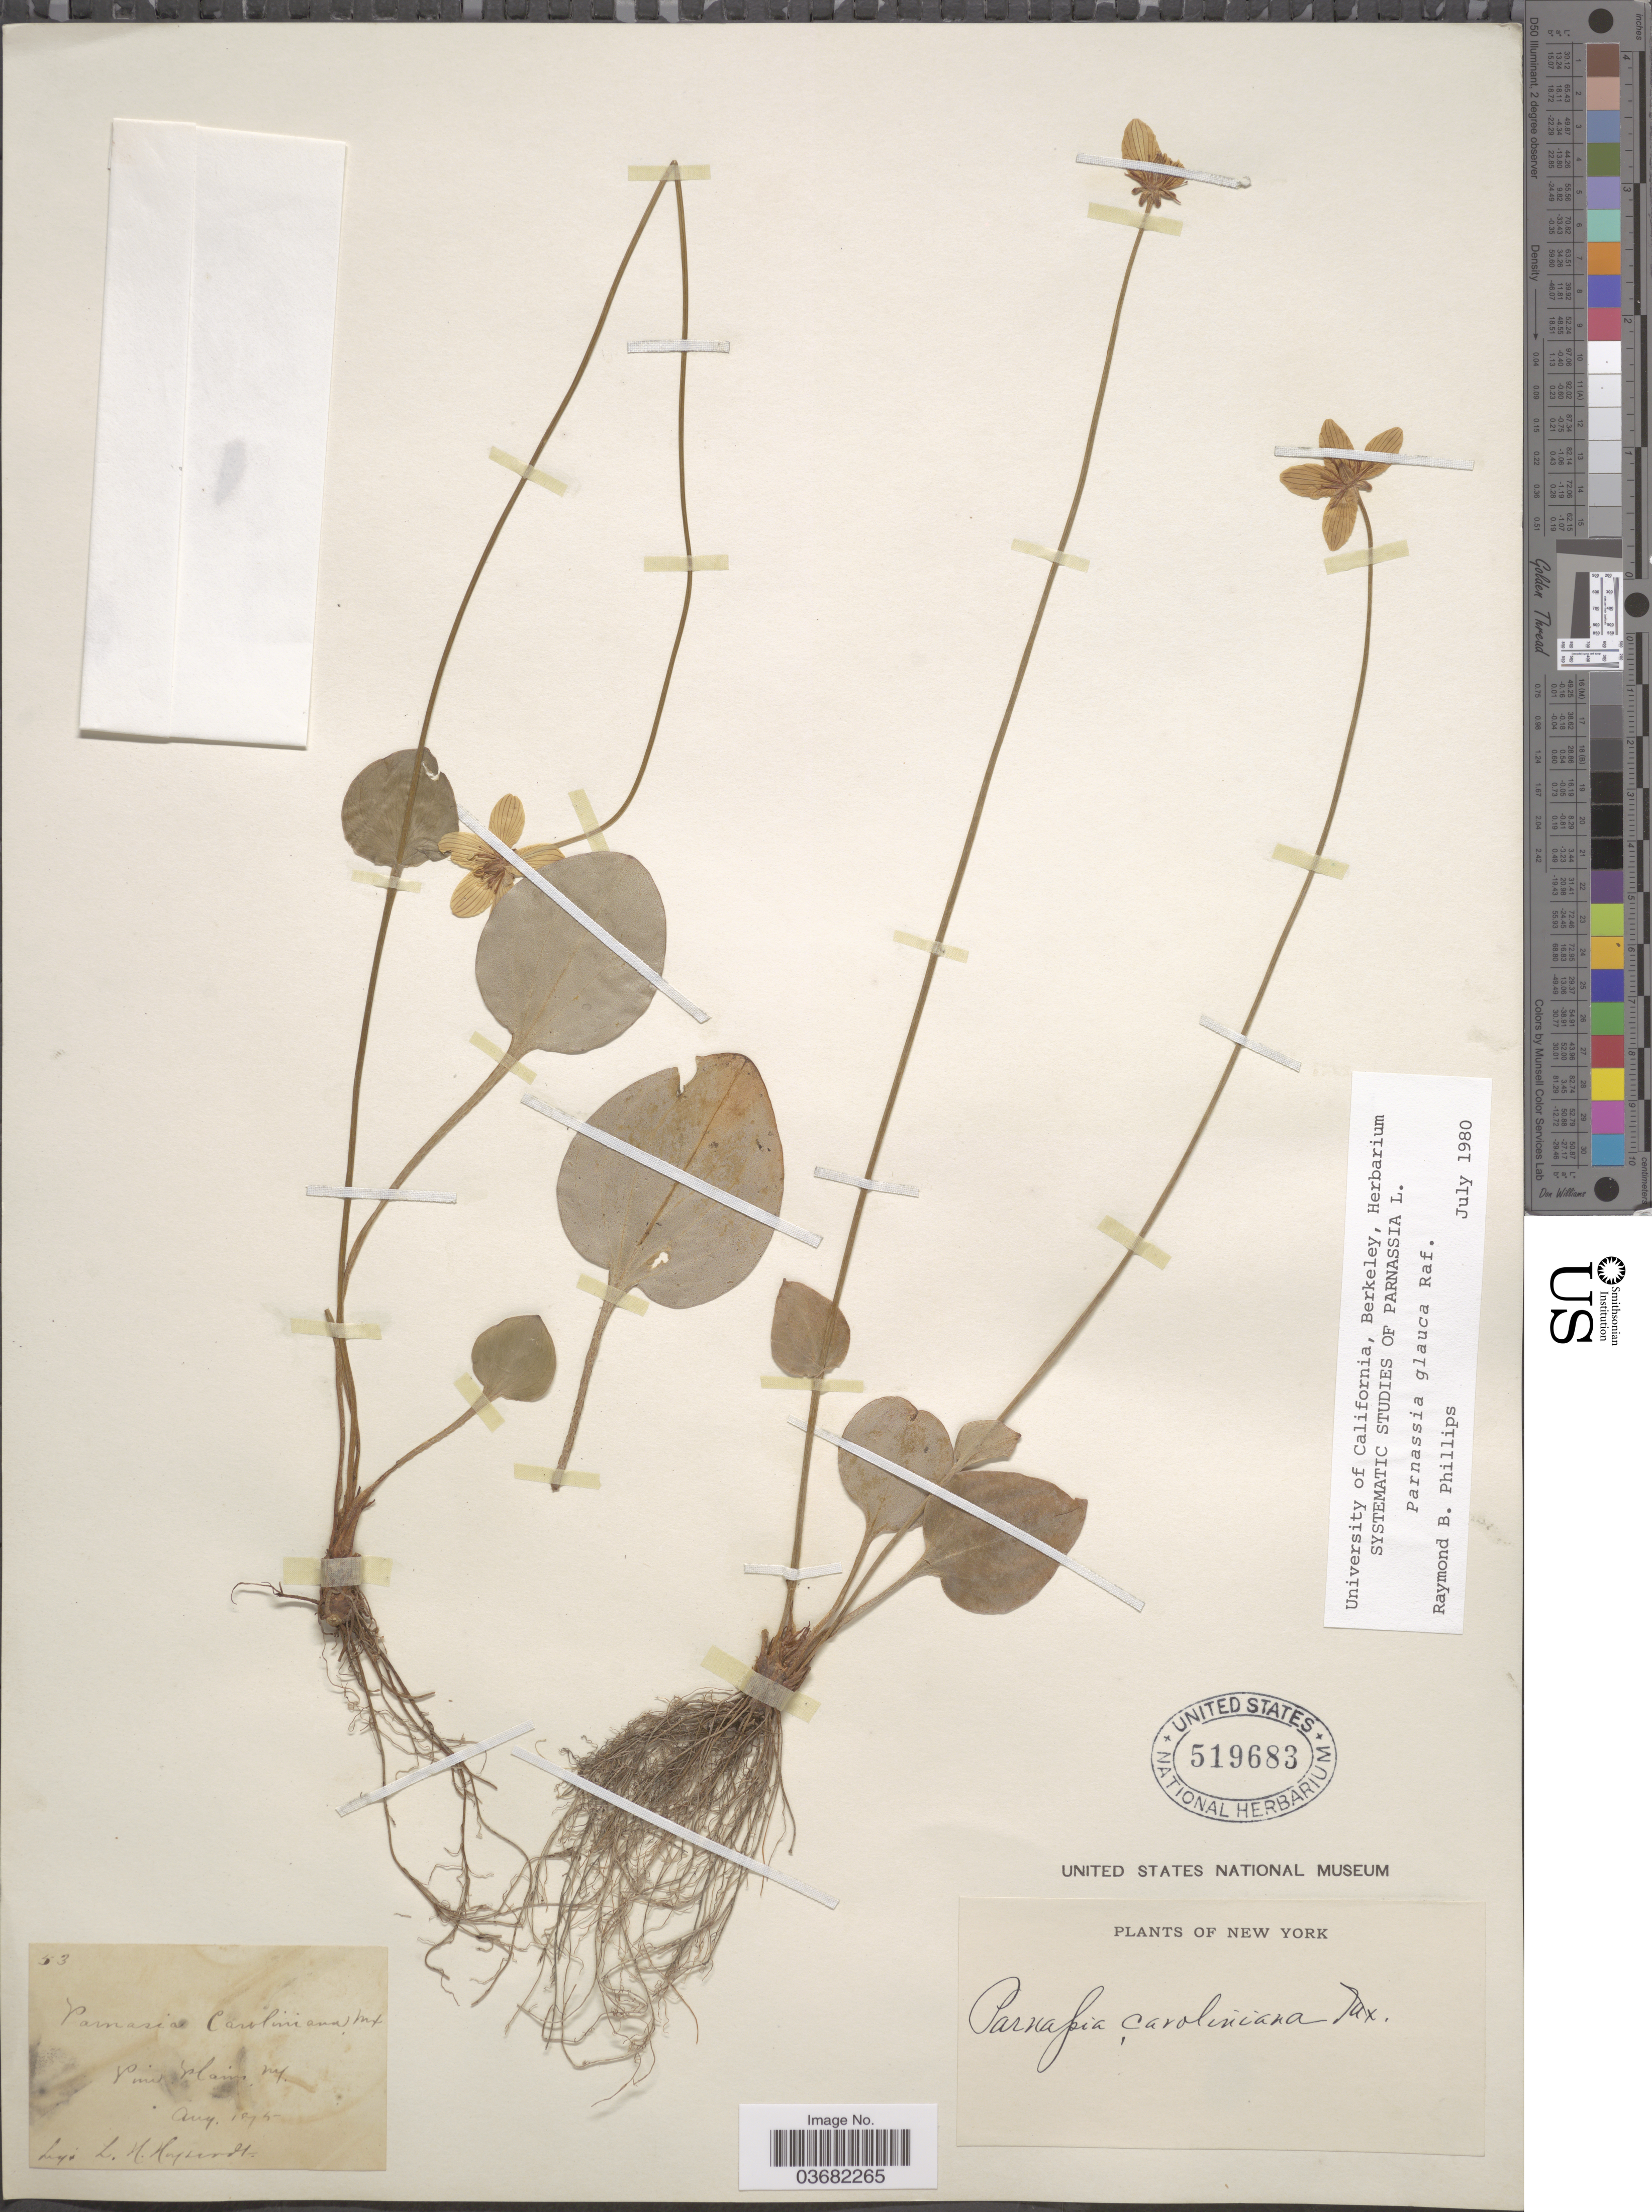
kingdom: Plantae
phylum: Tracheophyta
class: Magnoliopsida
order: Celastrales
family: Parnassiaceae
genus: Parnassia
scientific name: Parnassia glauca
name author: Raf.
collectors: L. Hoysradt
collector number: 53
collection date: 1895-08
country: United States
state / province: New York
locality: Pine Plains.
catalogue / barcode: US 519683